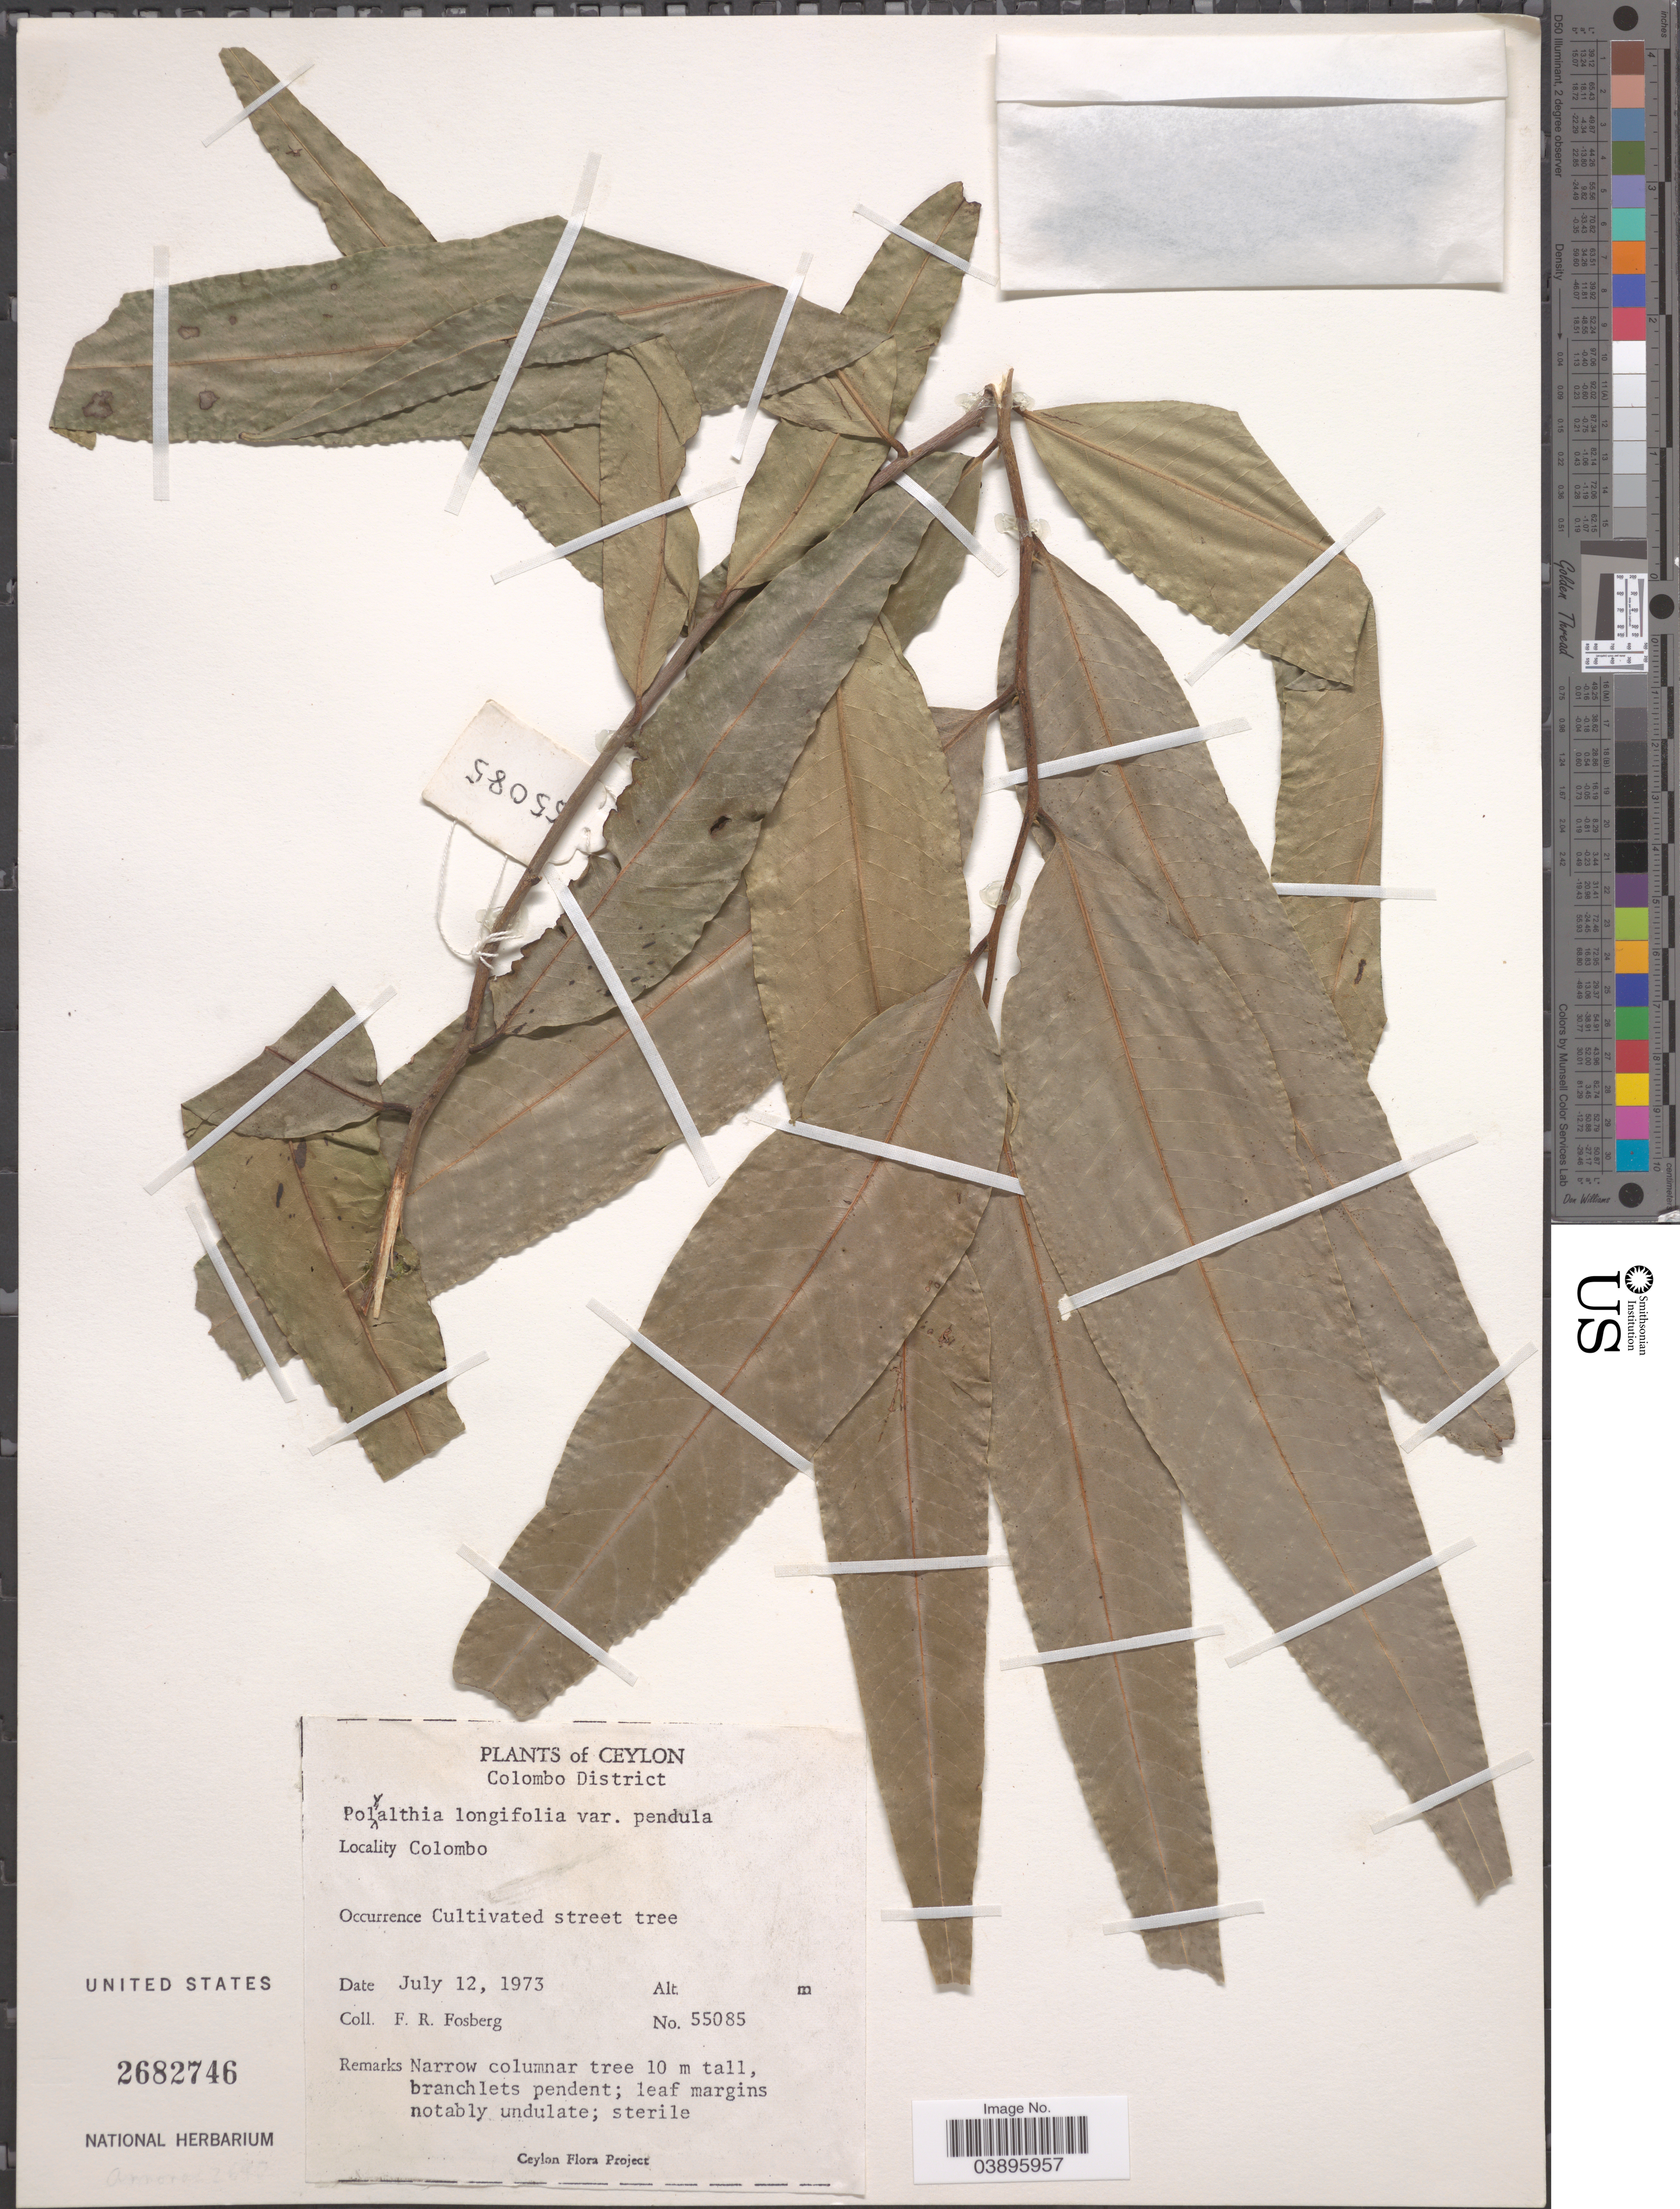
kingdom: Plantae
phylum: Tracheophyta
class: Magnoliopsida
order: Magnoliales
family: Annonaceae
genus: Polyalthia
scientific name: Polyalthia longifolia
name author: (Sonn.) Thwaites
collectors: F. R. Fosberg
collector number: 55085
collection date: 1973-07-12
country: Sri Lanka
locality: Ceylon. Colombo District. Colombo.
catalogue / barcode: US 2682746